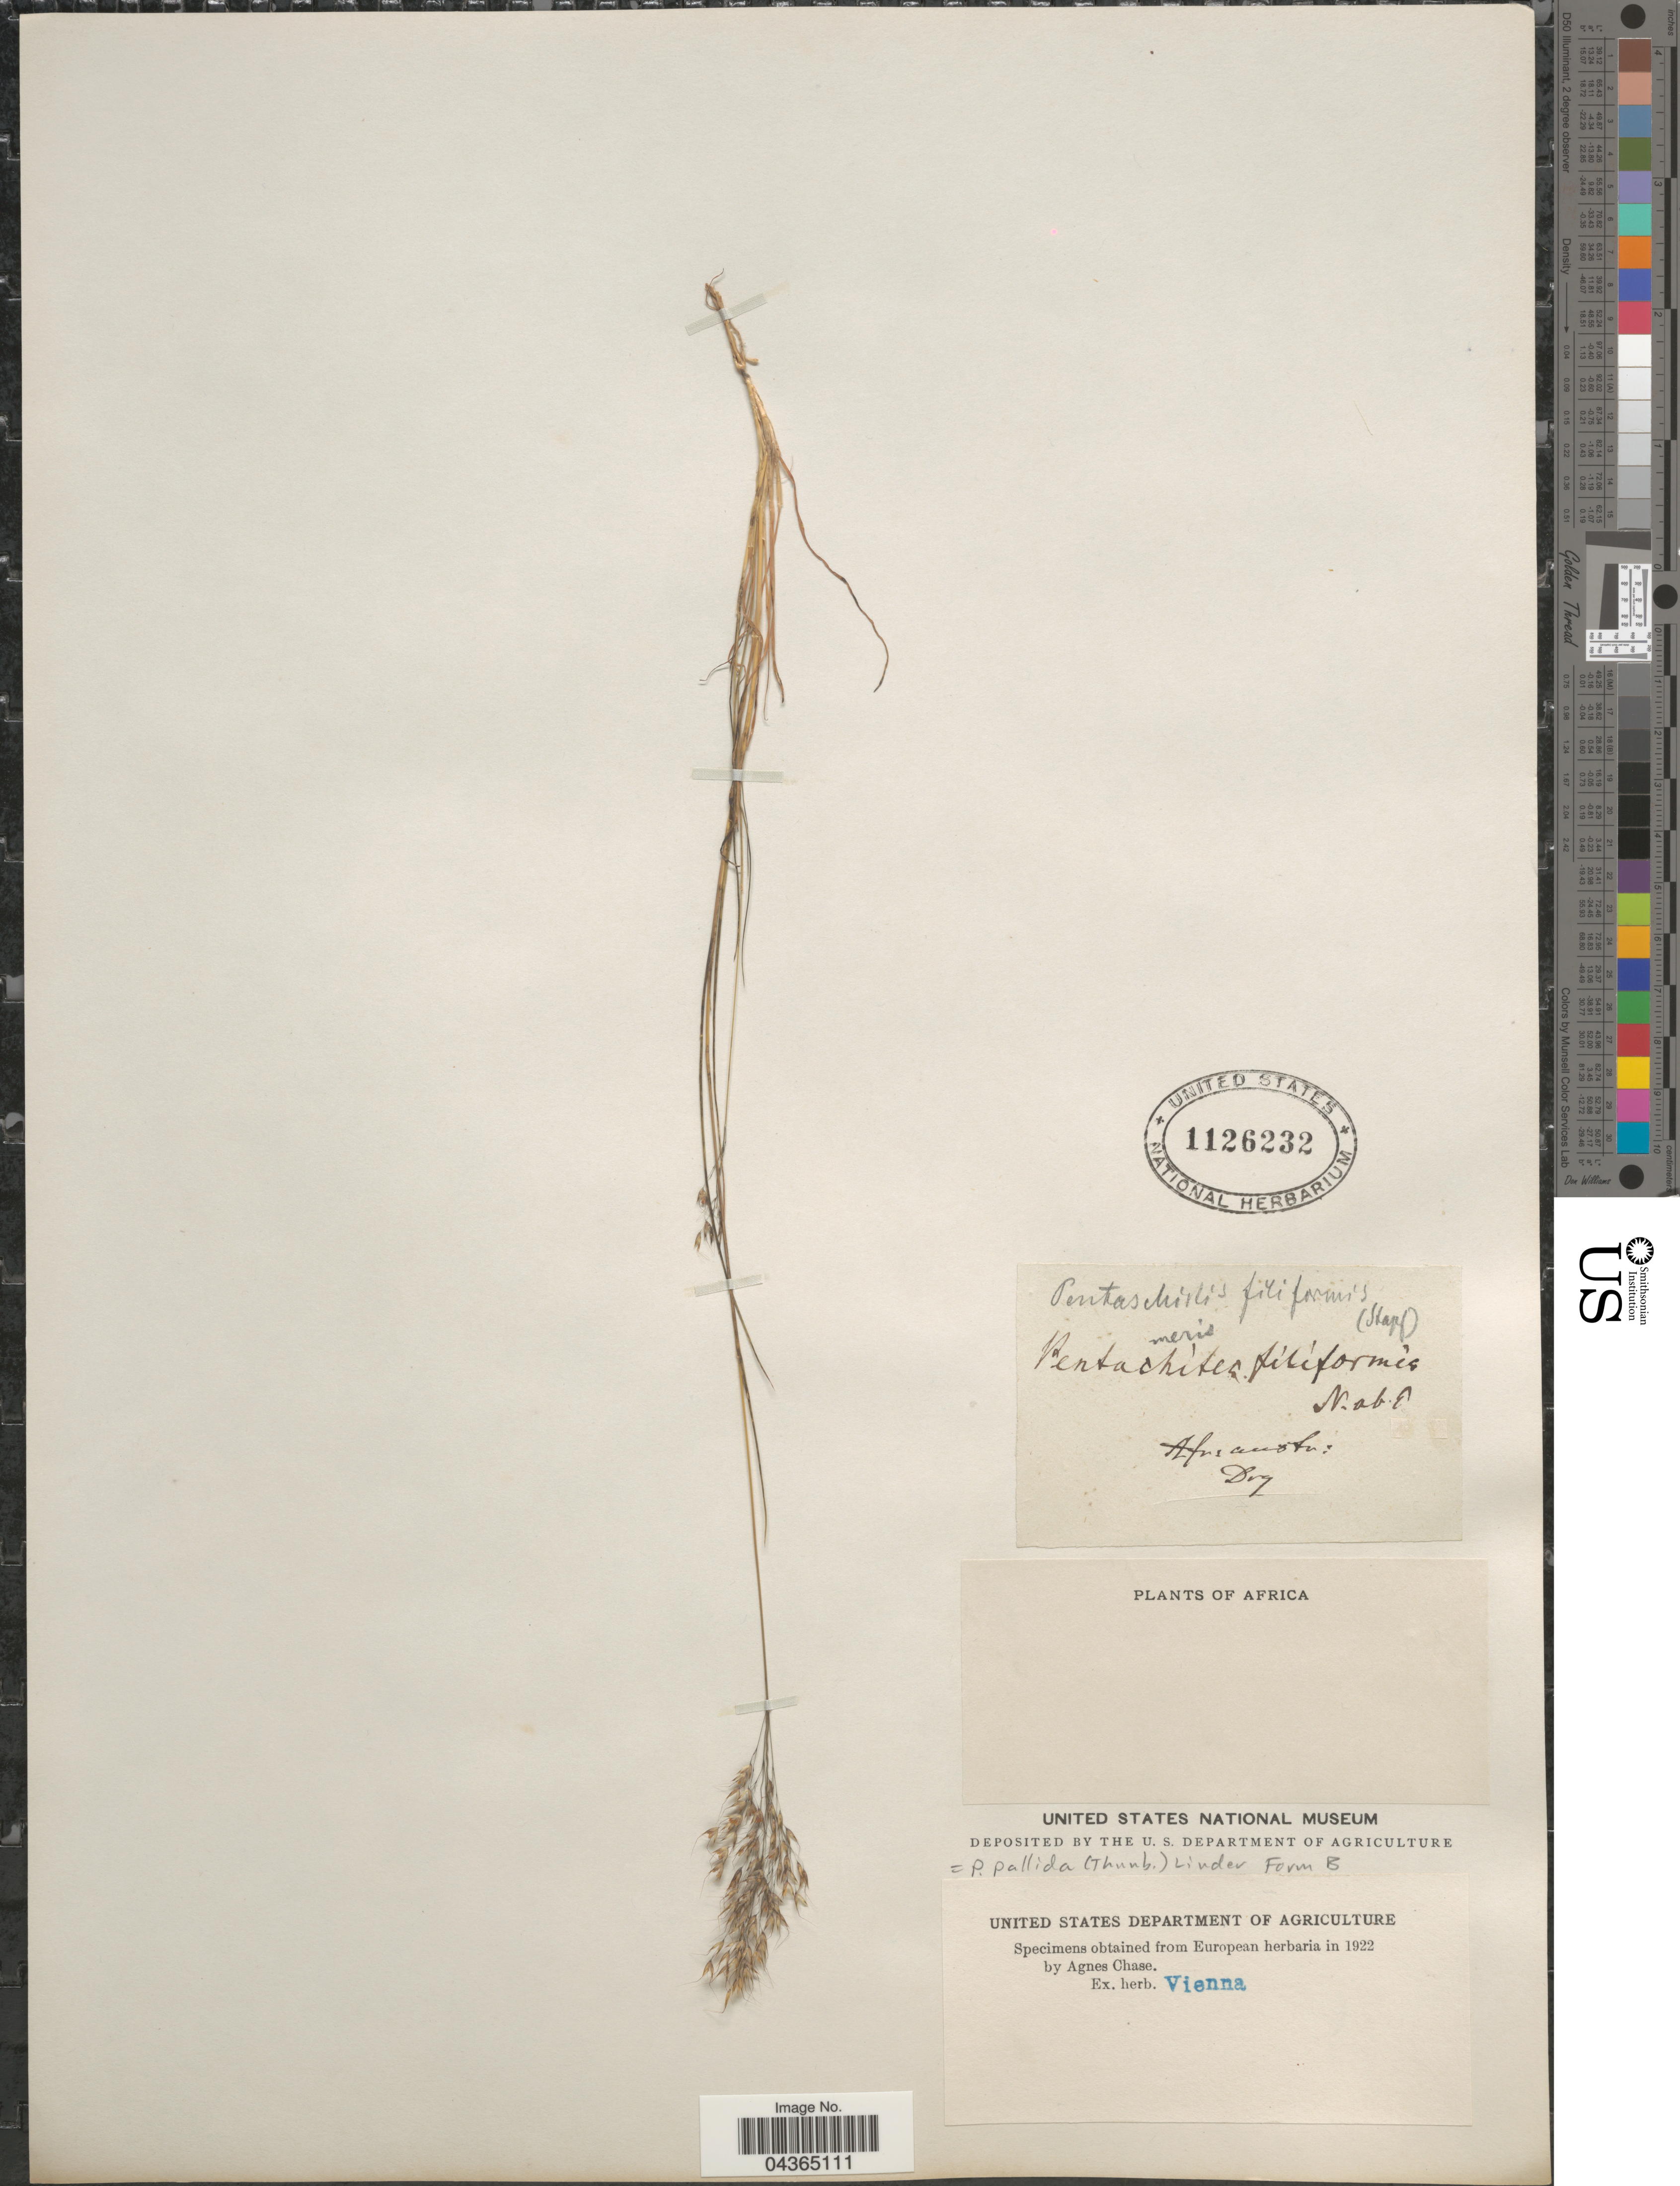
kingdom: Plantae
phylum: Tracheophyta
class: Liliopsida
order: Poales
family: Poaceae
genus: Pentameris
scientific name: Pentameris pallida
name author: (Thunb.) Galley & H.P. Linder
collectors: Dry.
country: South Africa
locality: Africa. Afr:austr.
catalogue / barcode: US 1126232